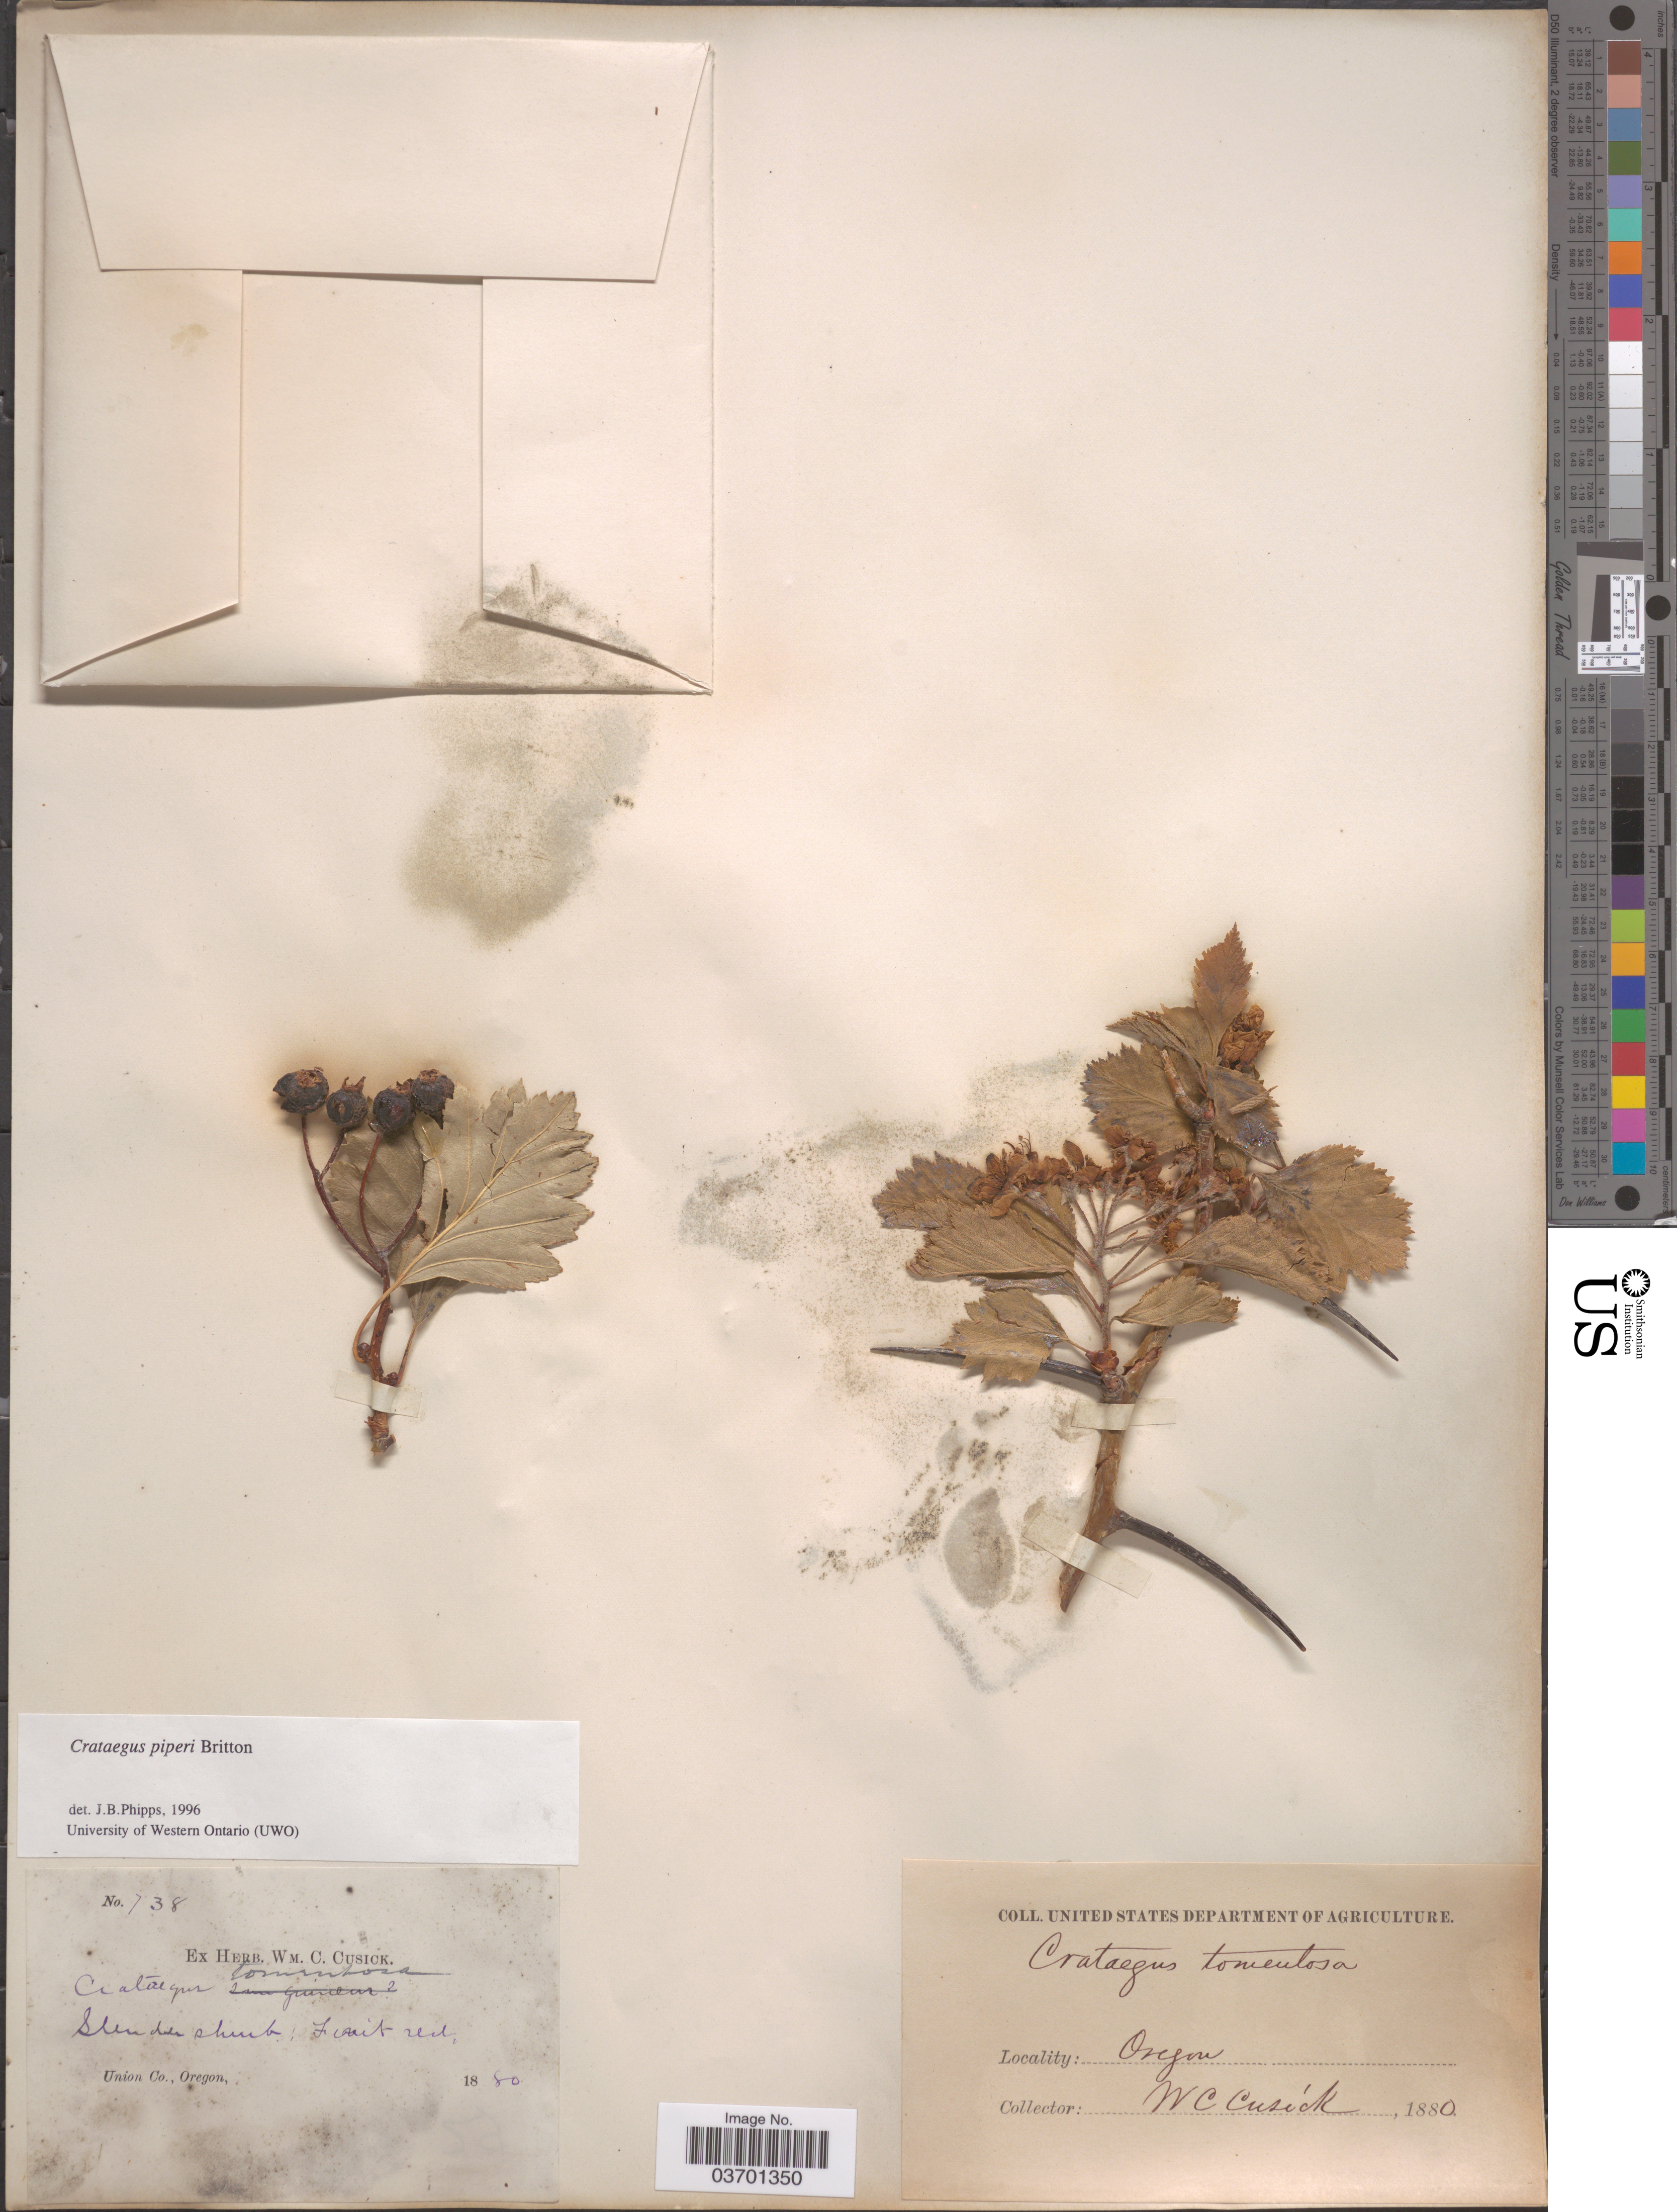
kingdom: Plantae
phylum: Tracheophyta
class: Magnoliopsida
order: Rosales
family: Rosaceae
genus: Crataegus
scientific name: Crataegus piperi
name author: Britton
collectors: W. C. Cusick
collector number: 738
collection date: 1880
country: United States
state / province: Oregon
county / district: Union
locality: Union Co.